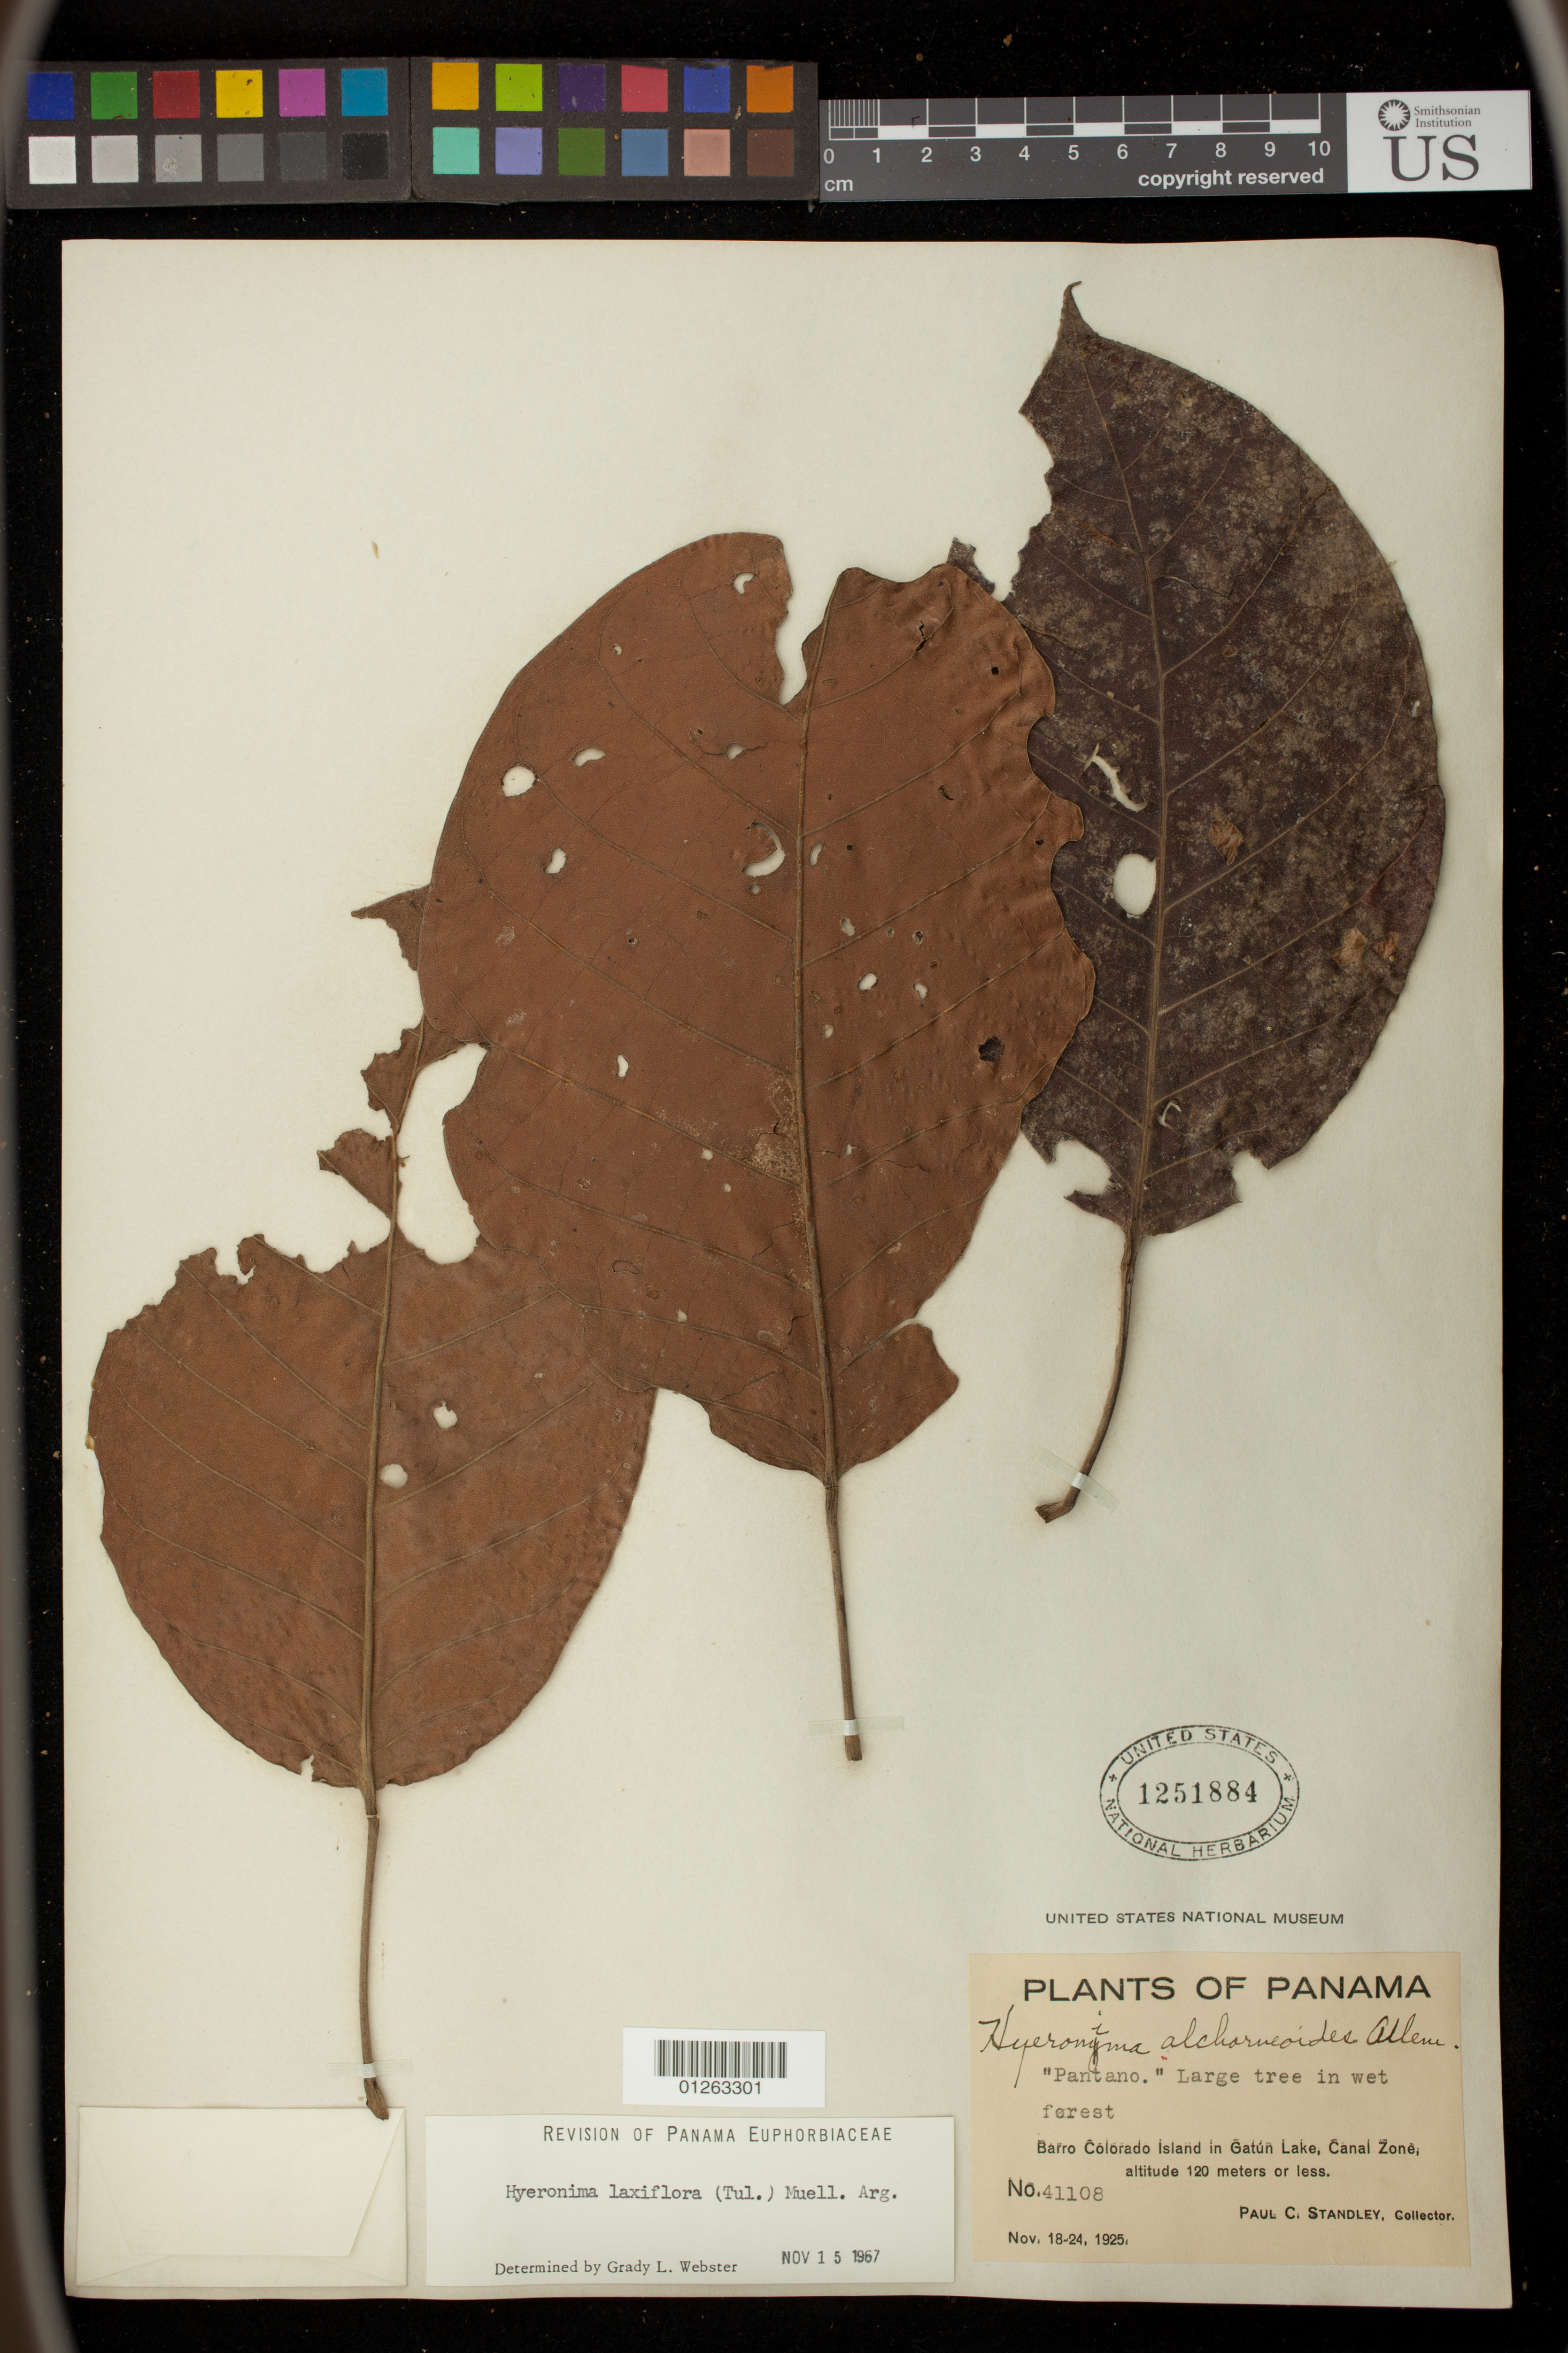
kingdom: Plantae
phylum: Tracheophyta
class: Magnoliopsida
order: Malpighiales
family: Phyllanthaceae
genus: Hieronyma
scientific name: Hieronyma laxiflora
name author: (Tul.) Müll. Arg.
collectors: P. C. Standley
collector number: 41108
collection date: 1925-11-18/1925-11-24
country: Panama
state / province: Panamá Oeste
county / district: Canal Zone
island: Barro Colorado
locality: Barro Colorado Island in Gatun Lake, Canal Zone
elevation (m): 121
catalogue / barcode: US 1251884